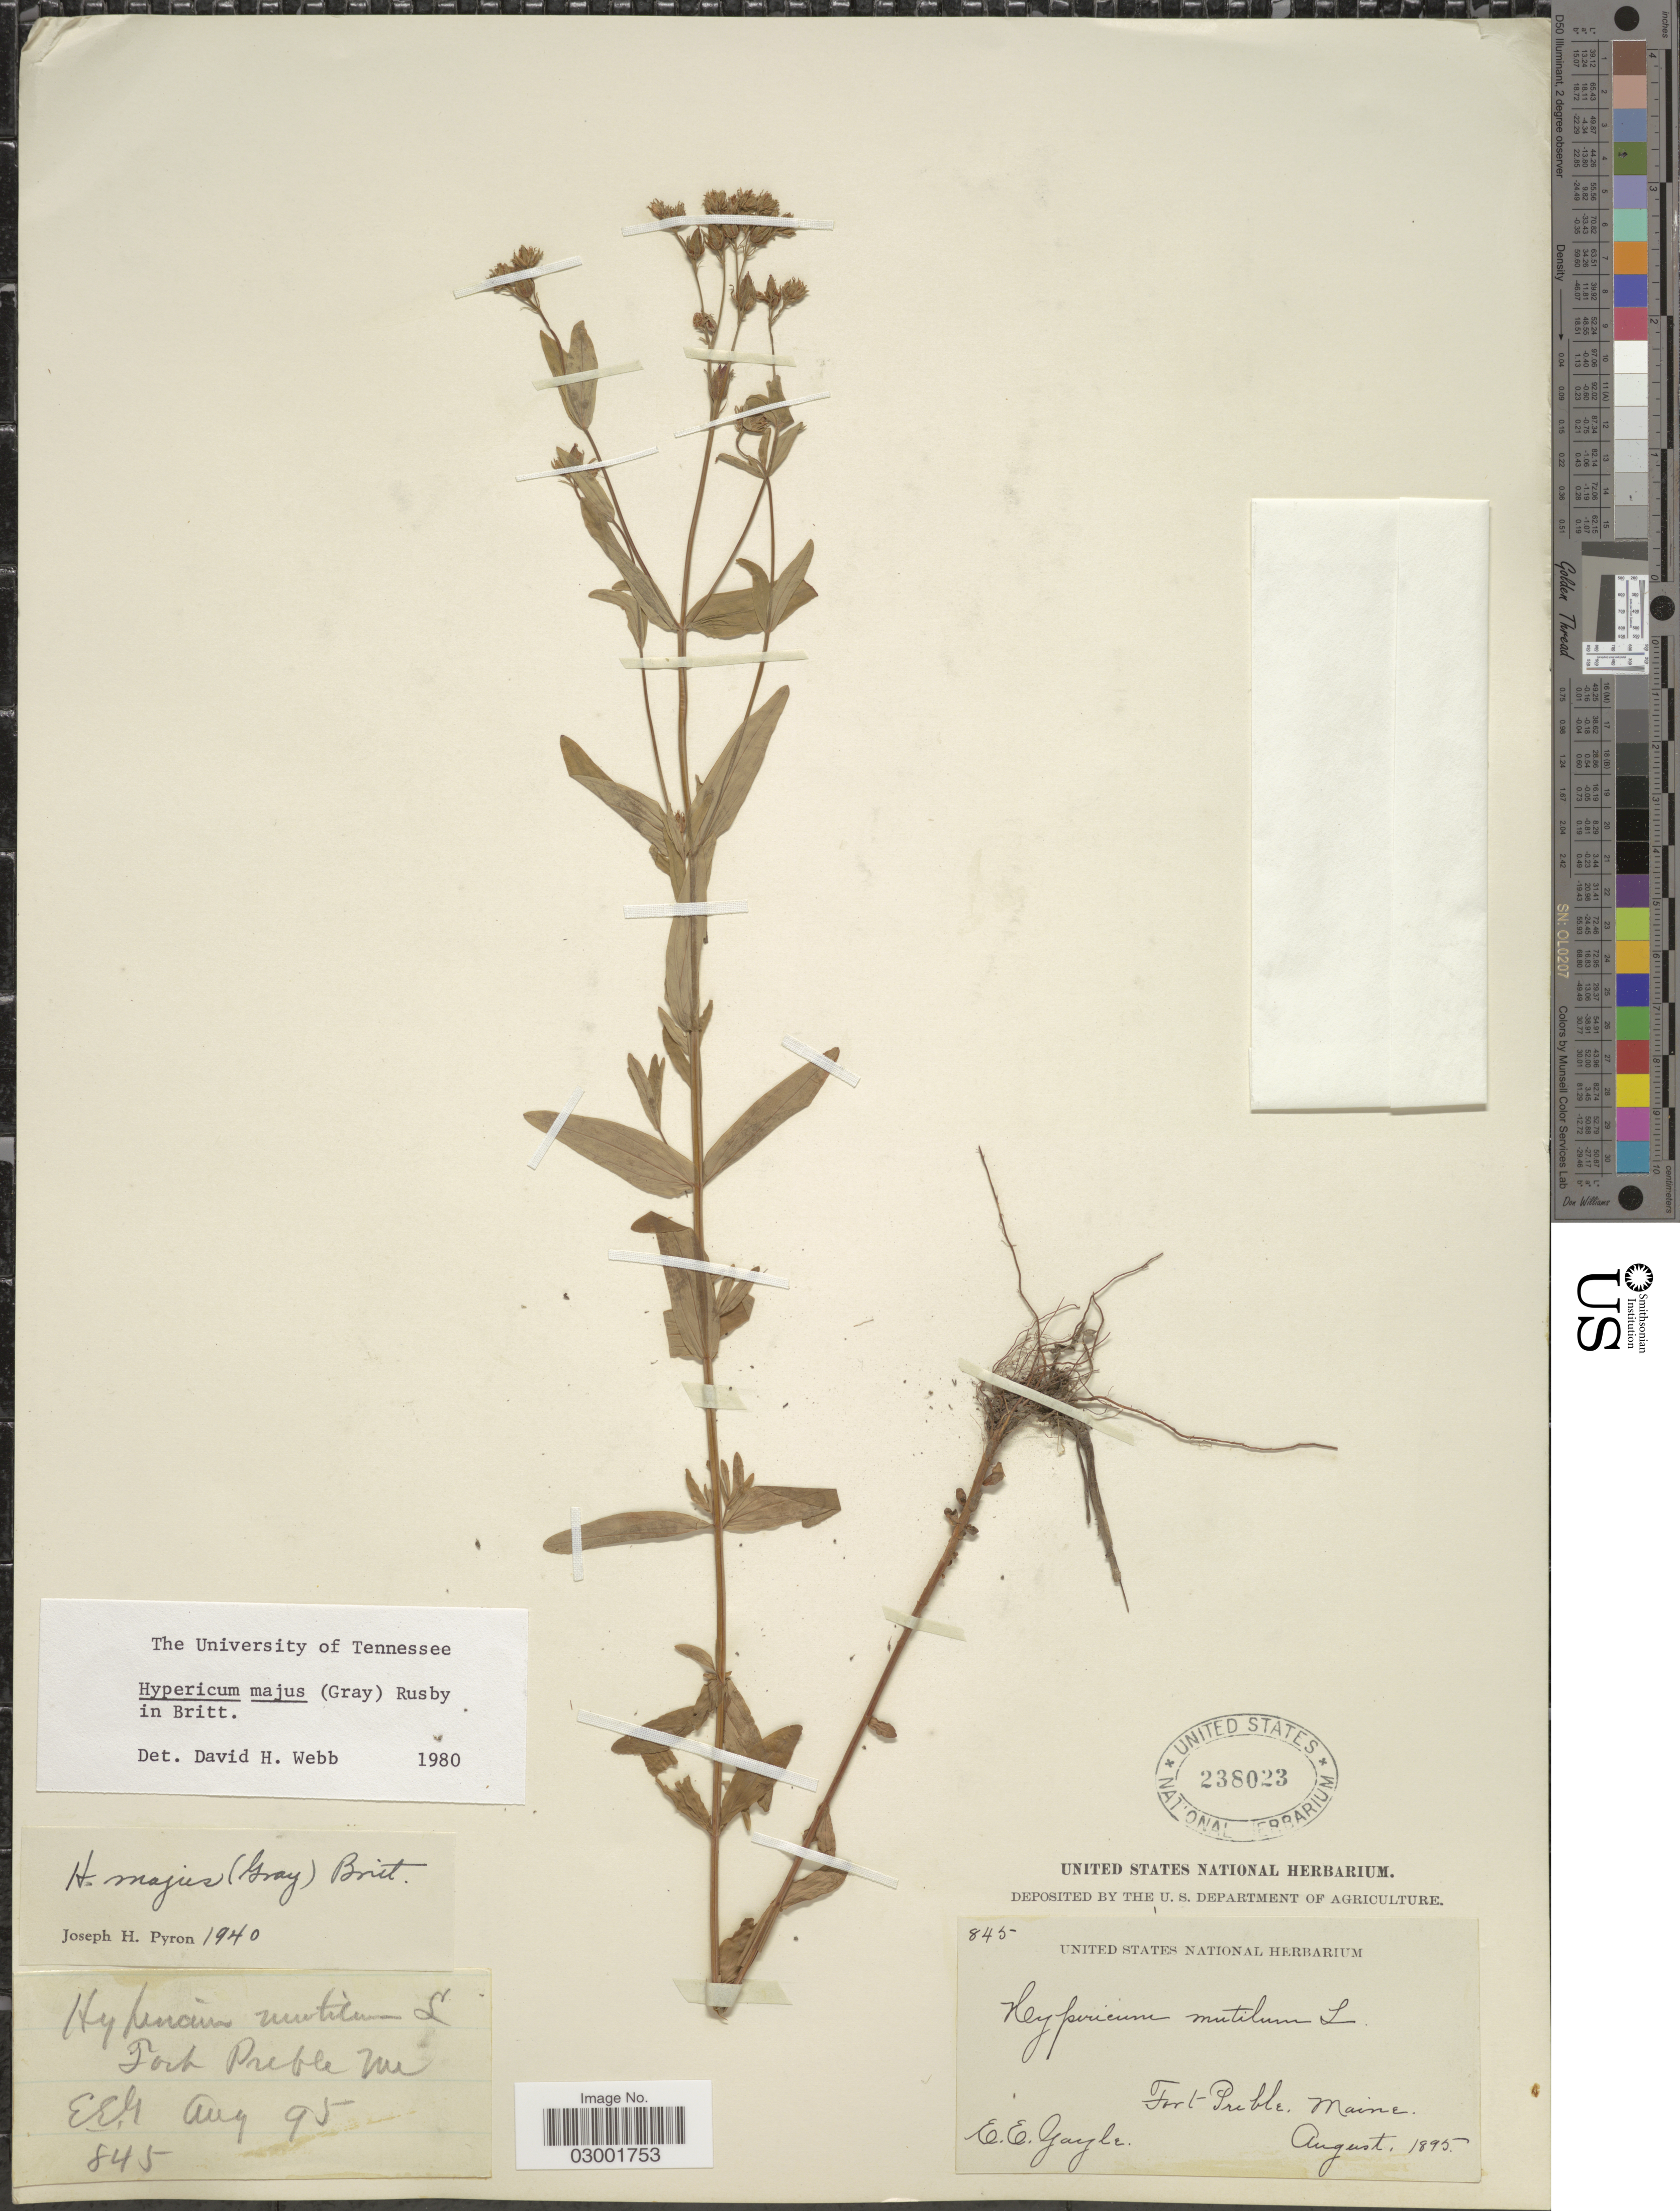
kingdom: Plantae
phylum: Tracheophyta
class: Magnoliopsida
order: Malpighiales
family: Hypericaceae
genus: Hypericum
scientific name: Hypericum majus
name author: (A. Gray) Britton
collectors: E. Gayle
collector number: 845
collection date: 1895-08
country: United States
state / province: Maine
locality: Fort Preble, Maine.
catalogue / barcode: US 238023